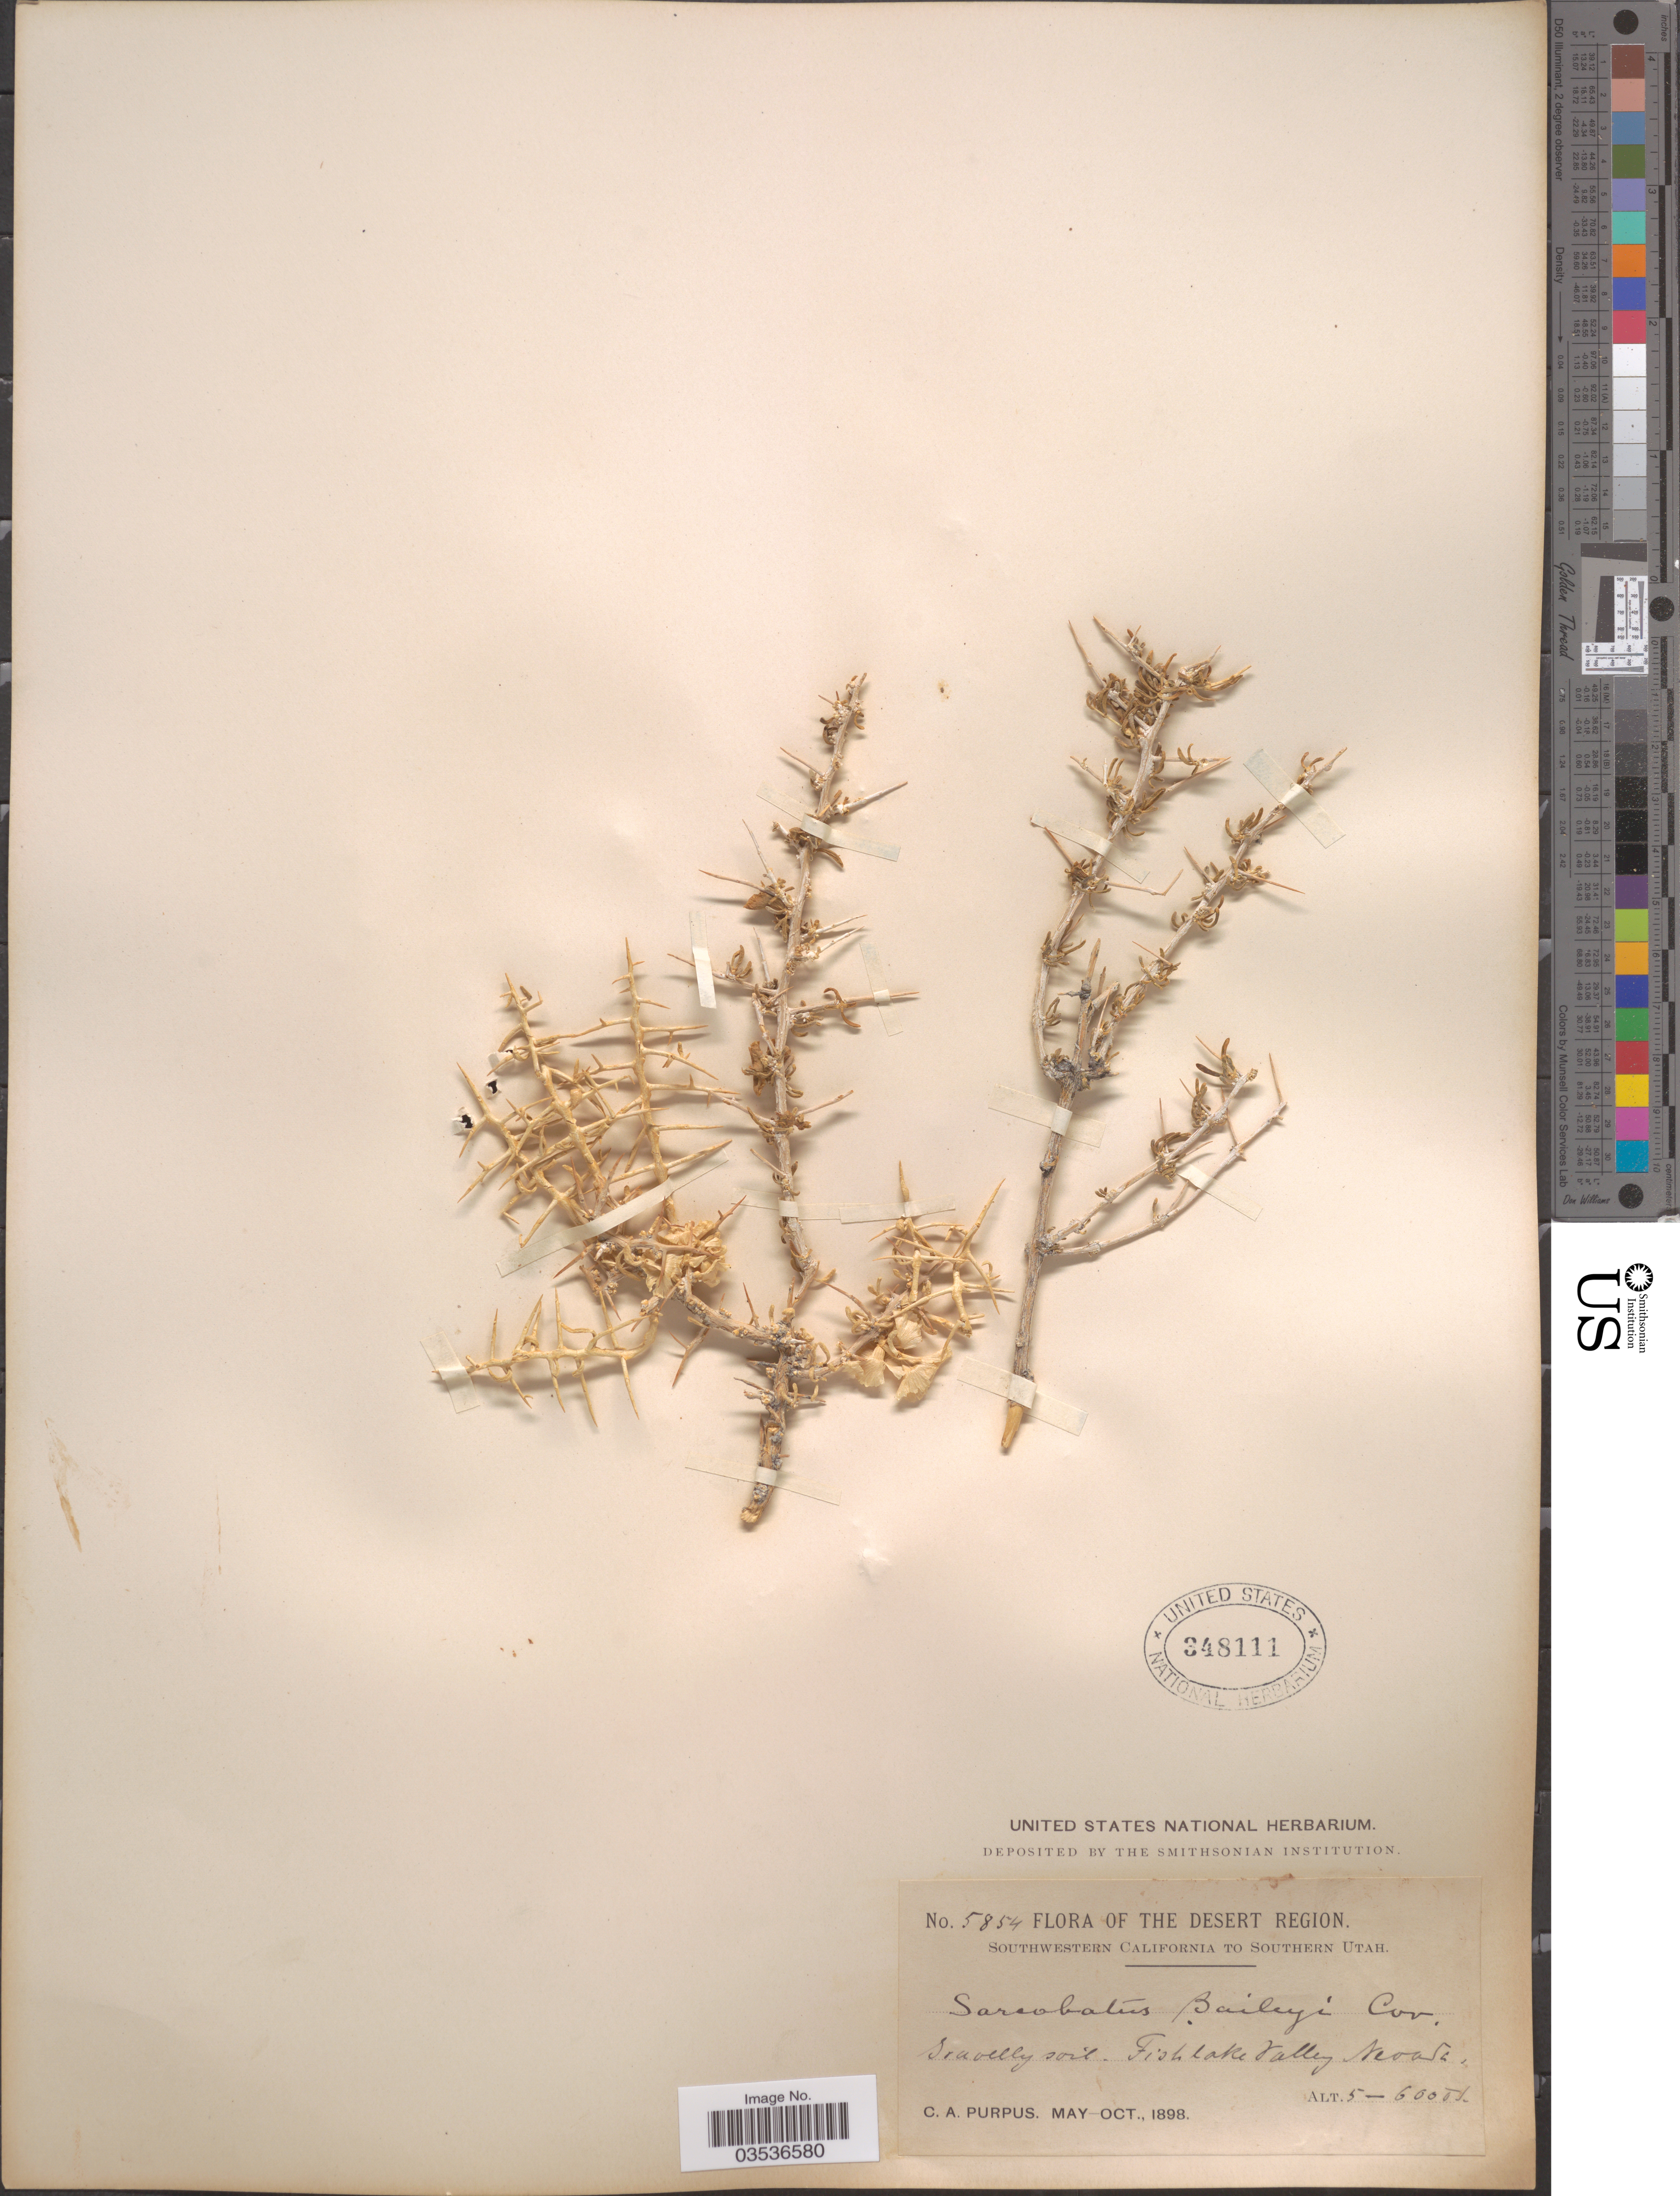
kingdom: Plantae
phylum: Tracheophyta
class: Magnoliopsida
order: Caryophyllales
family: Sarcobataceae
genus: Sarcobatus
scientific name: Sarcobatus baileyi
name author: Coville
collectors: C. A. Purpus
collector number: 5854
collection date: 1898-05/1898-10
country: United States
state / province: Nevada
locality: The Desert Region. Fish Lake Valley.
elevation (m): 1524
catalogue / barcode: US 348111